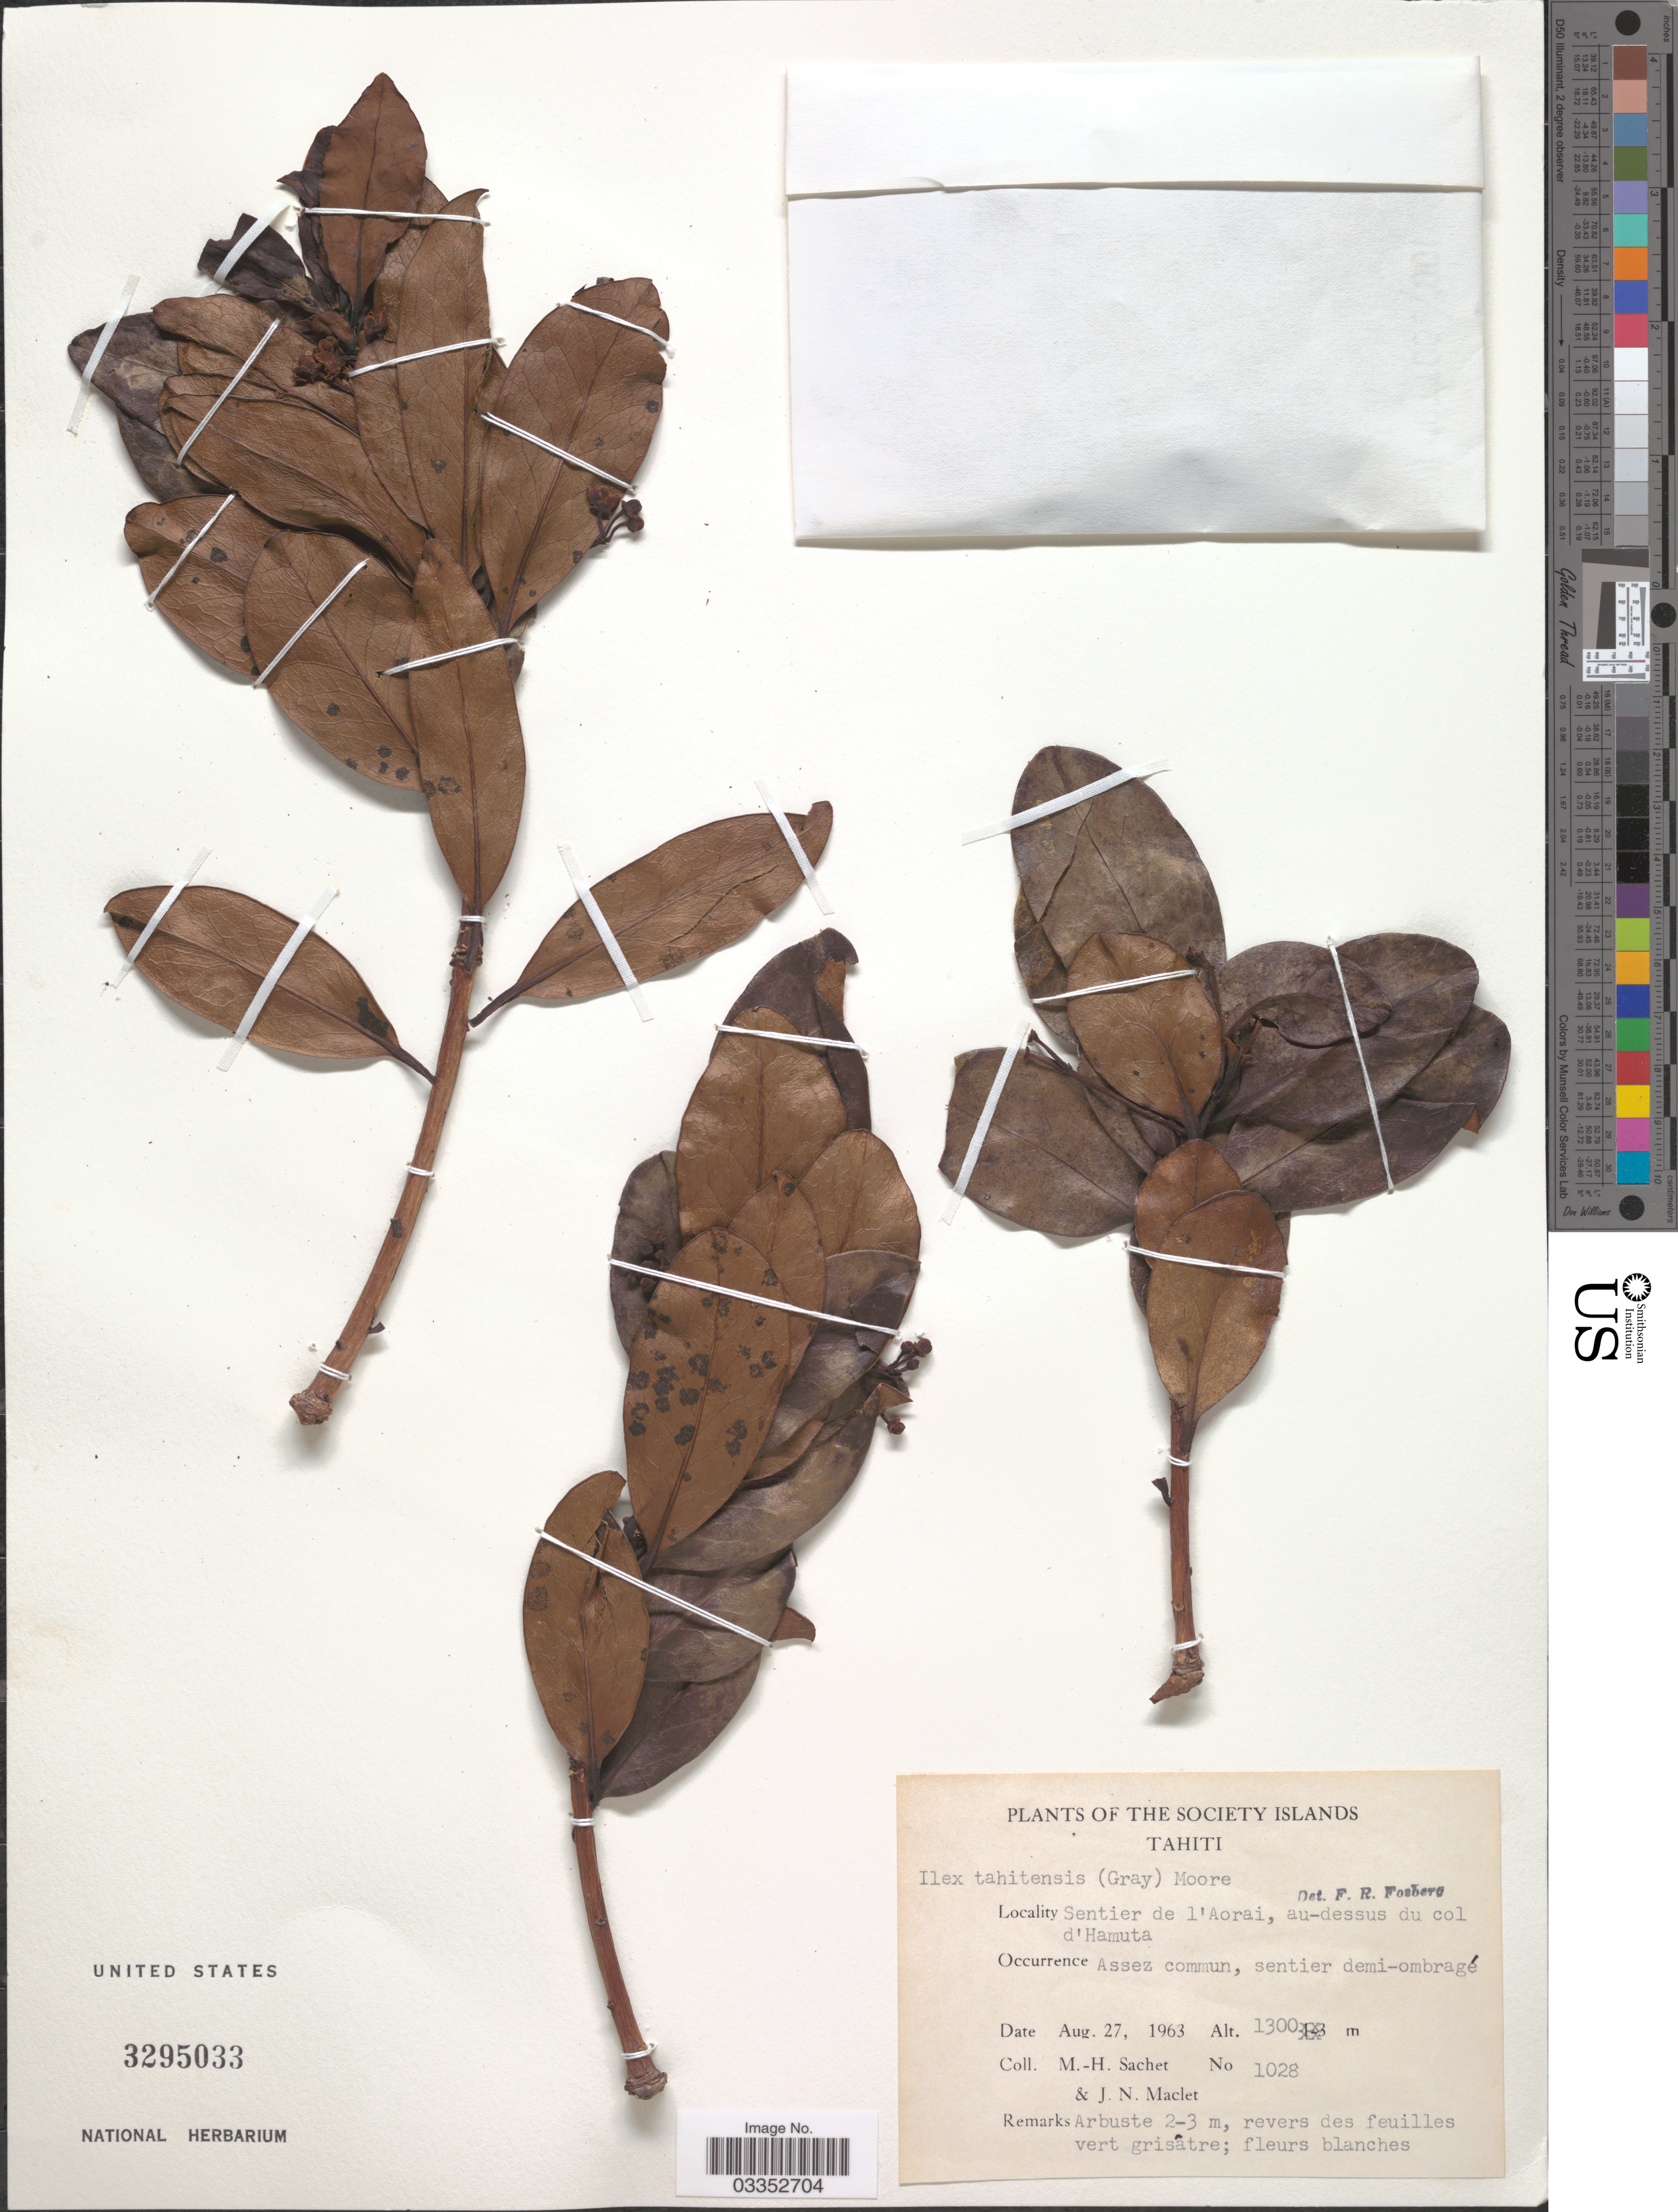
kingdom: Plantae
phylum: Tracheophyta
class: Magnoliopsida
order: Aquifoliales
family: Aquifoliaceae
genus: Ilex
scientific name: Ilex taitensis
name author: (A. Gray) J.W. Moore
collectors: M.-H. Sachet & J. Maclet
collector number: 1028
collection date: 1963-08-27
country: French Polynesia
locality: The Society Islands. Tahiti. Sentier de l'Aorai, au-dessus du col d'Hamuta.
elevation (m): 1300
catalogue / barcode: US 3295033